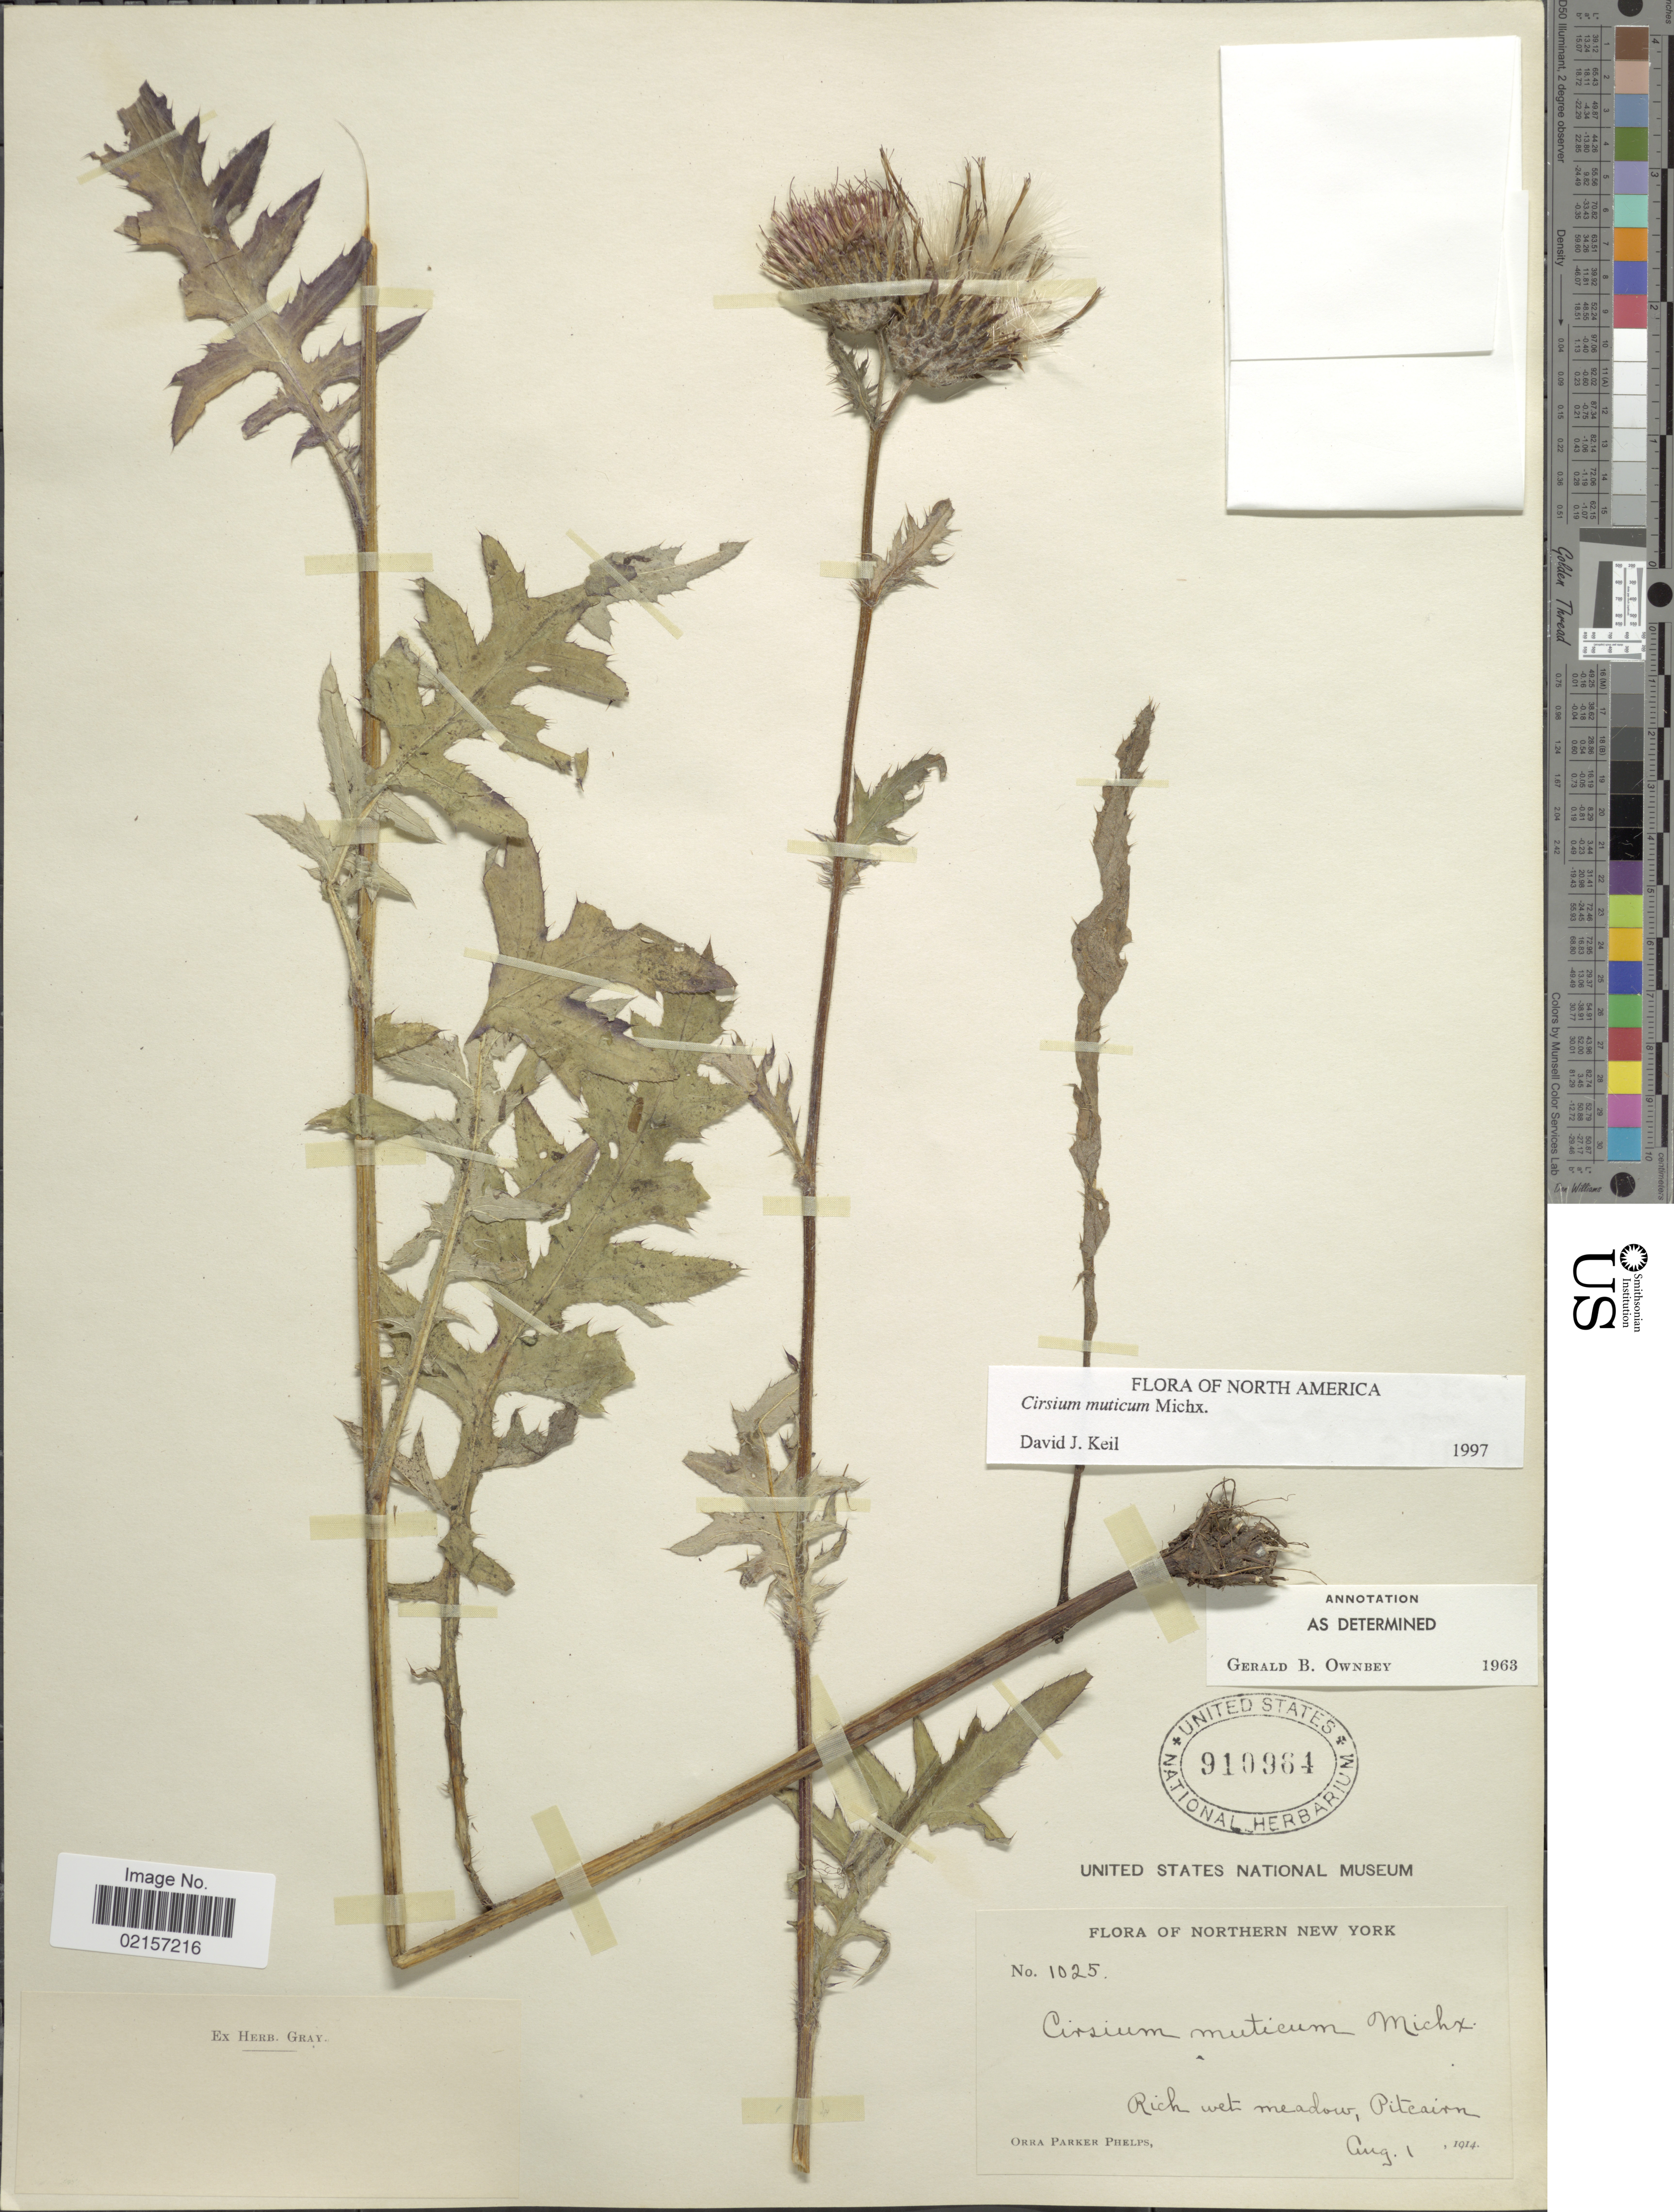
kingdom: Plantae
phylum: Tracheophyta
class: Magnoliopsida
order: Asterales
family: Asteraceae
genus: Cirsium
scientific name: Cirsium muticum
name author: Michx.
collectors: O. P. Phelps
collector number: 1025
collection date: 1914-08-01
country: United States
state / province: New York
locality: Northern New York, rich wet meadow, Pitcairn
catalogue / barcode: US 910964